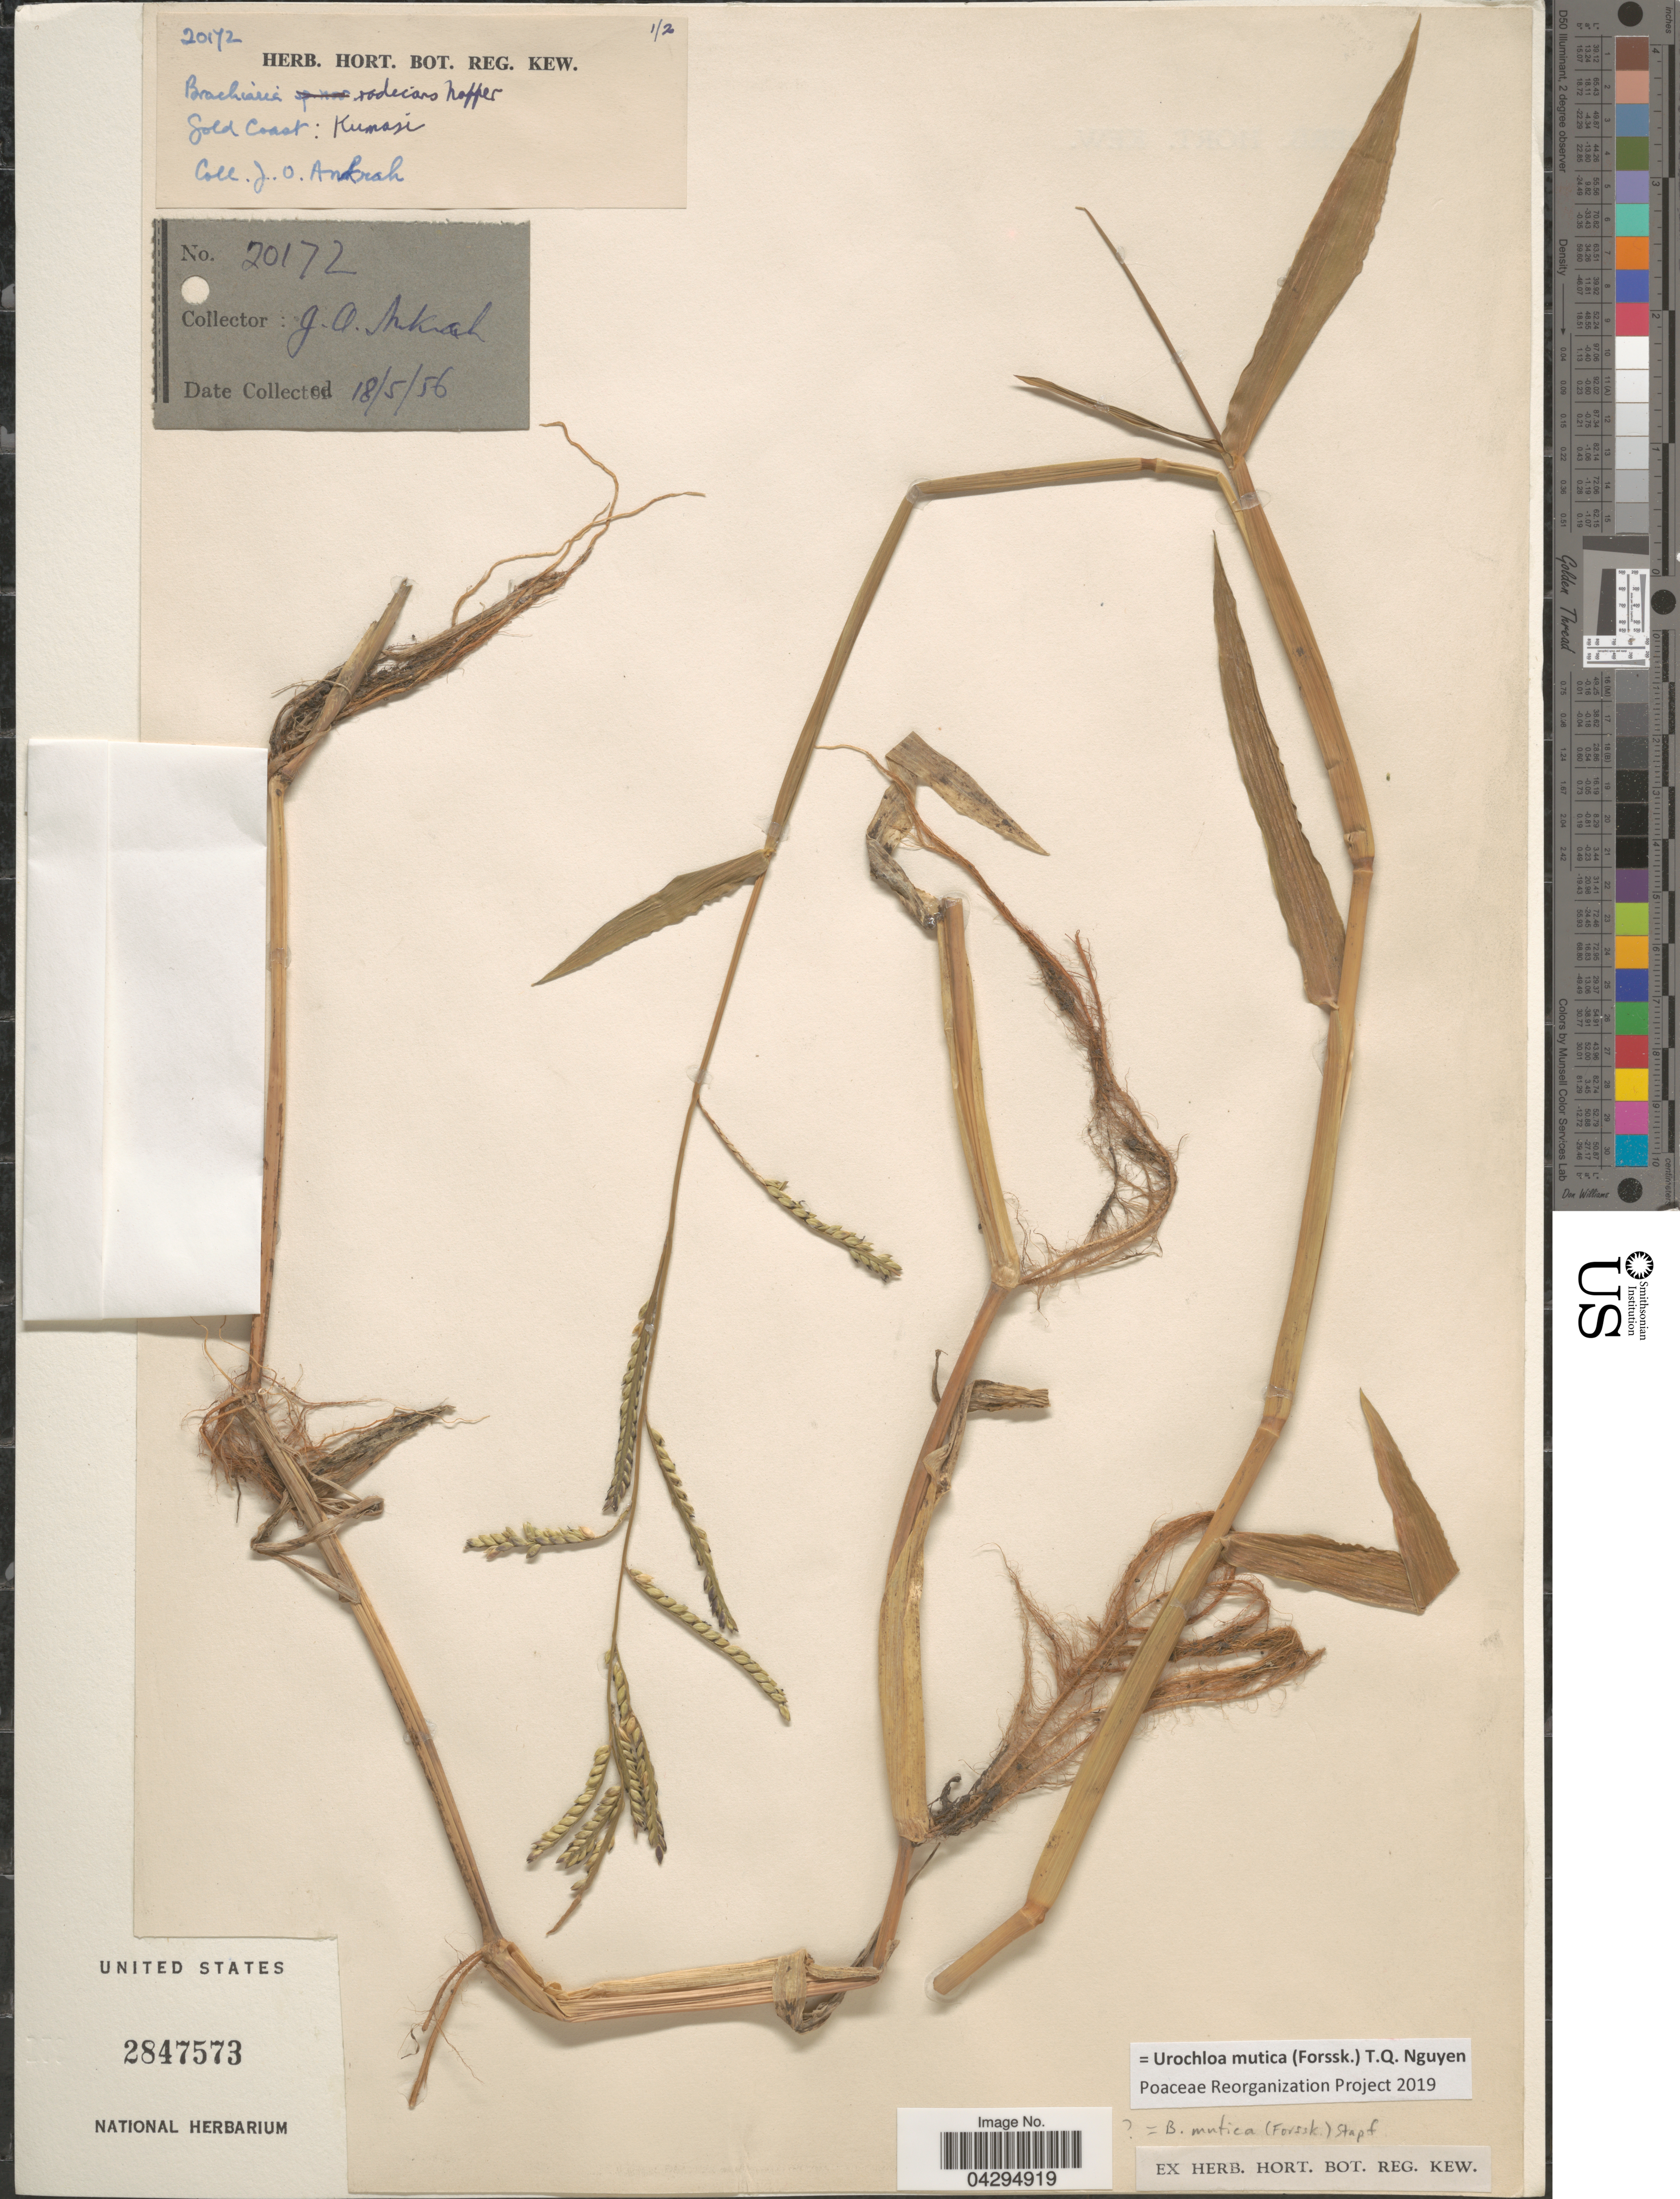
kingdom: Plantae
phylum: Tracheophyta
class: Liliopsida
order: Poales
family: Poaceae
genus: Urochloa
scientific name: Urochloa mutica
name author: (Forssk.) T.Q. Nguyen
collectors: J. Ankrah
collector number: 20172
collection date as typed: Transcribed d/m/y: 18/5/56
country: Ghana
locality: Gold Coast: Kumasi.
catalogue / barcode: US 2847573